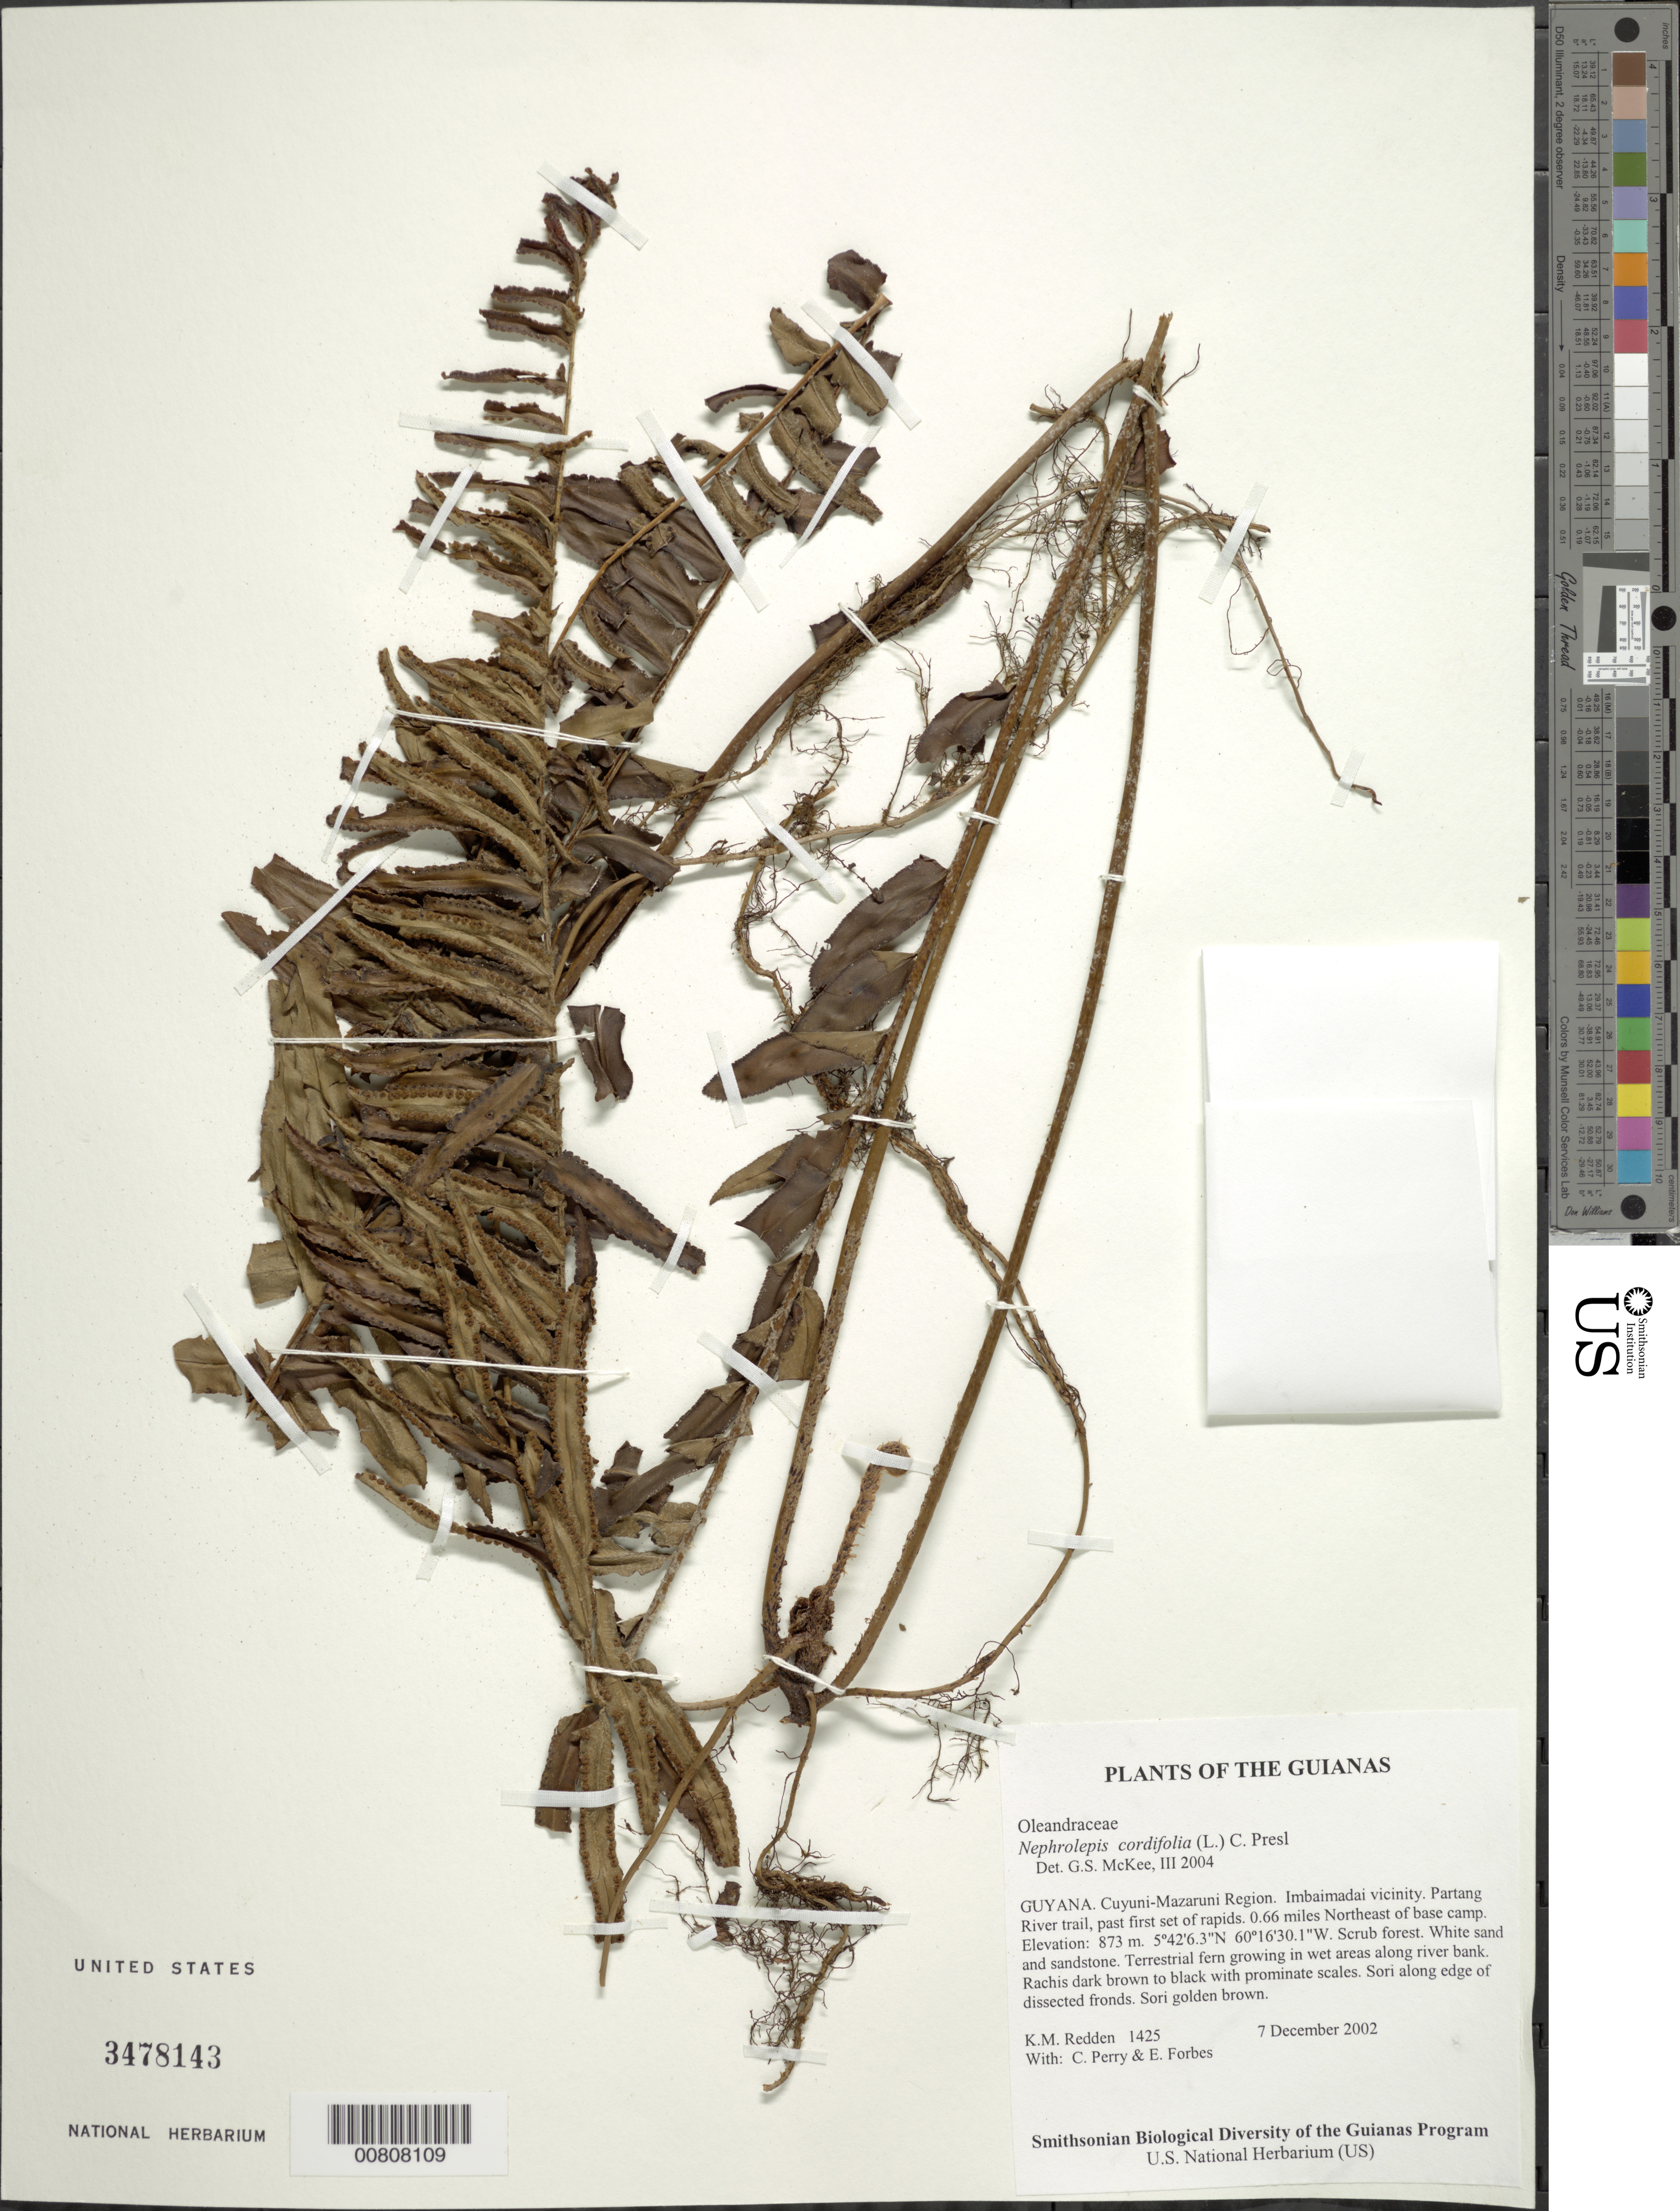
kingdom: Plantae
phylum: Tracheophyta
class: Polypodiopsida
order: Polypodiales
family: Nephrolepidaceae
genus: Nephrolepis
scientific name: Nephrolepis cordifolia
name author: (L.) C. Presl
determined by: McKee, G. S., (US), NMNH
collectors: K. M. Redden, C. Perry & E. Forbes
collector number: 1425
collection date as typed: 7 December 2002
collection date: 2002-12-07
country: Guyana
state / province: Cuyuni-Mazaruni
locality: Imbaimadai vicinity. Partang River trail, past first set of rapids. 0.66 miles Northeast of base camp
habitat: Scrub forest. White sand and sandstone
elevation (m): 873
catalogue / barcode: US 3478143